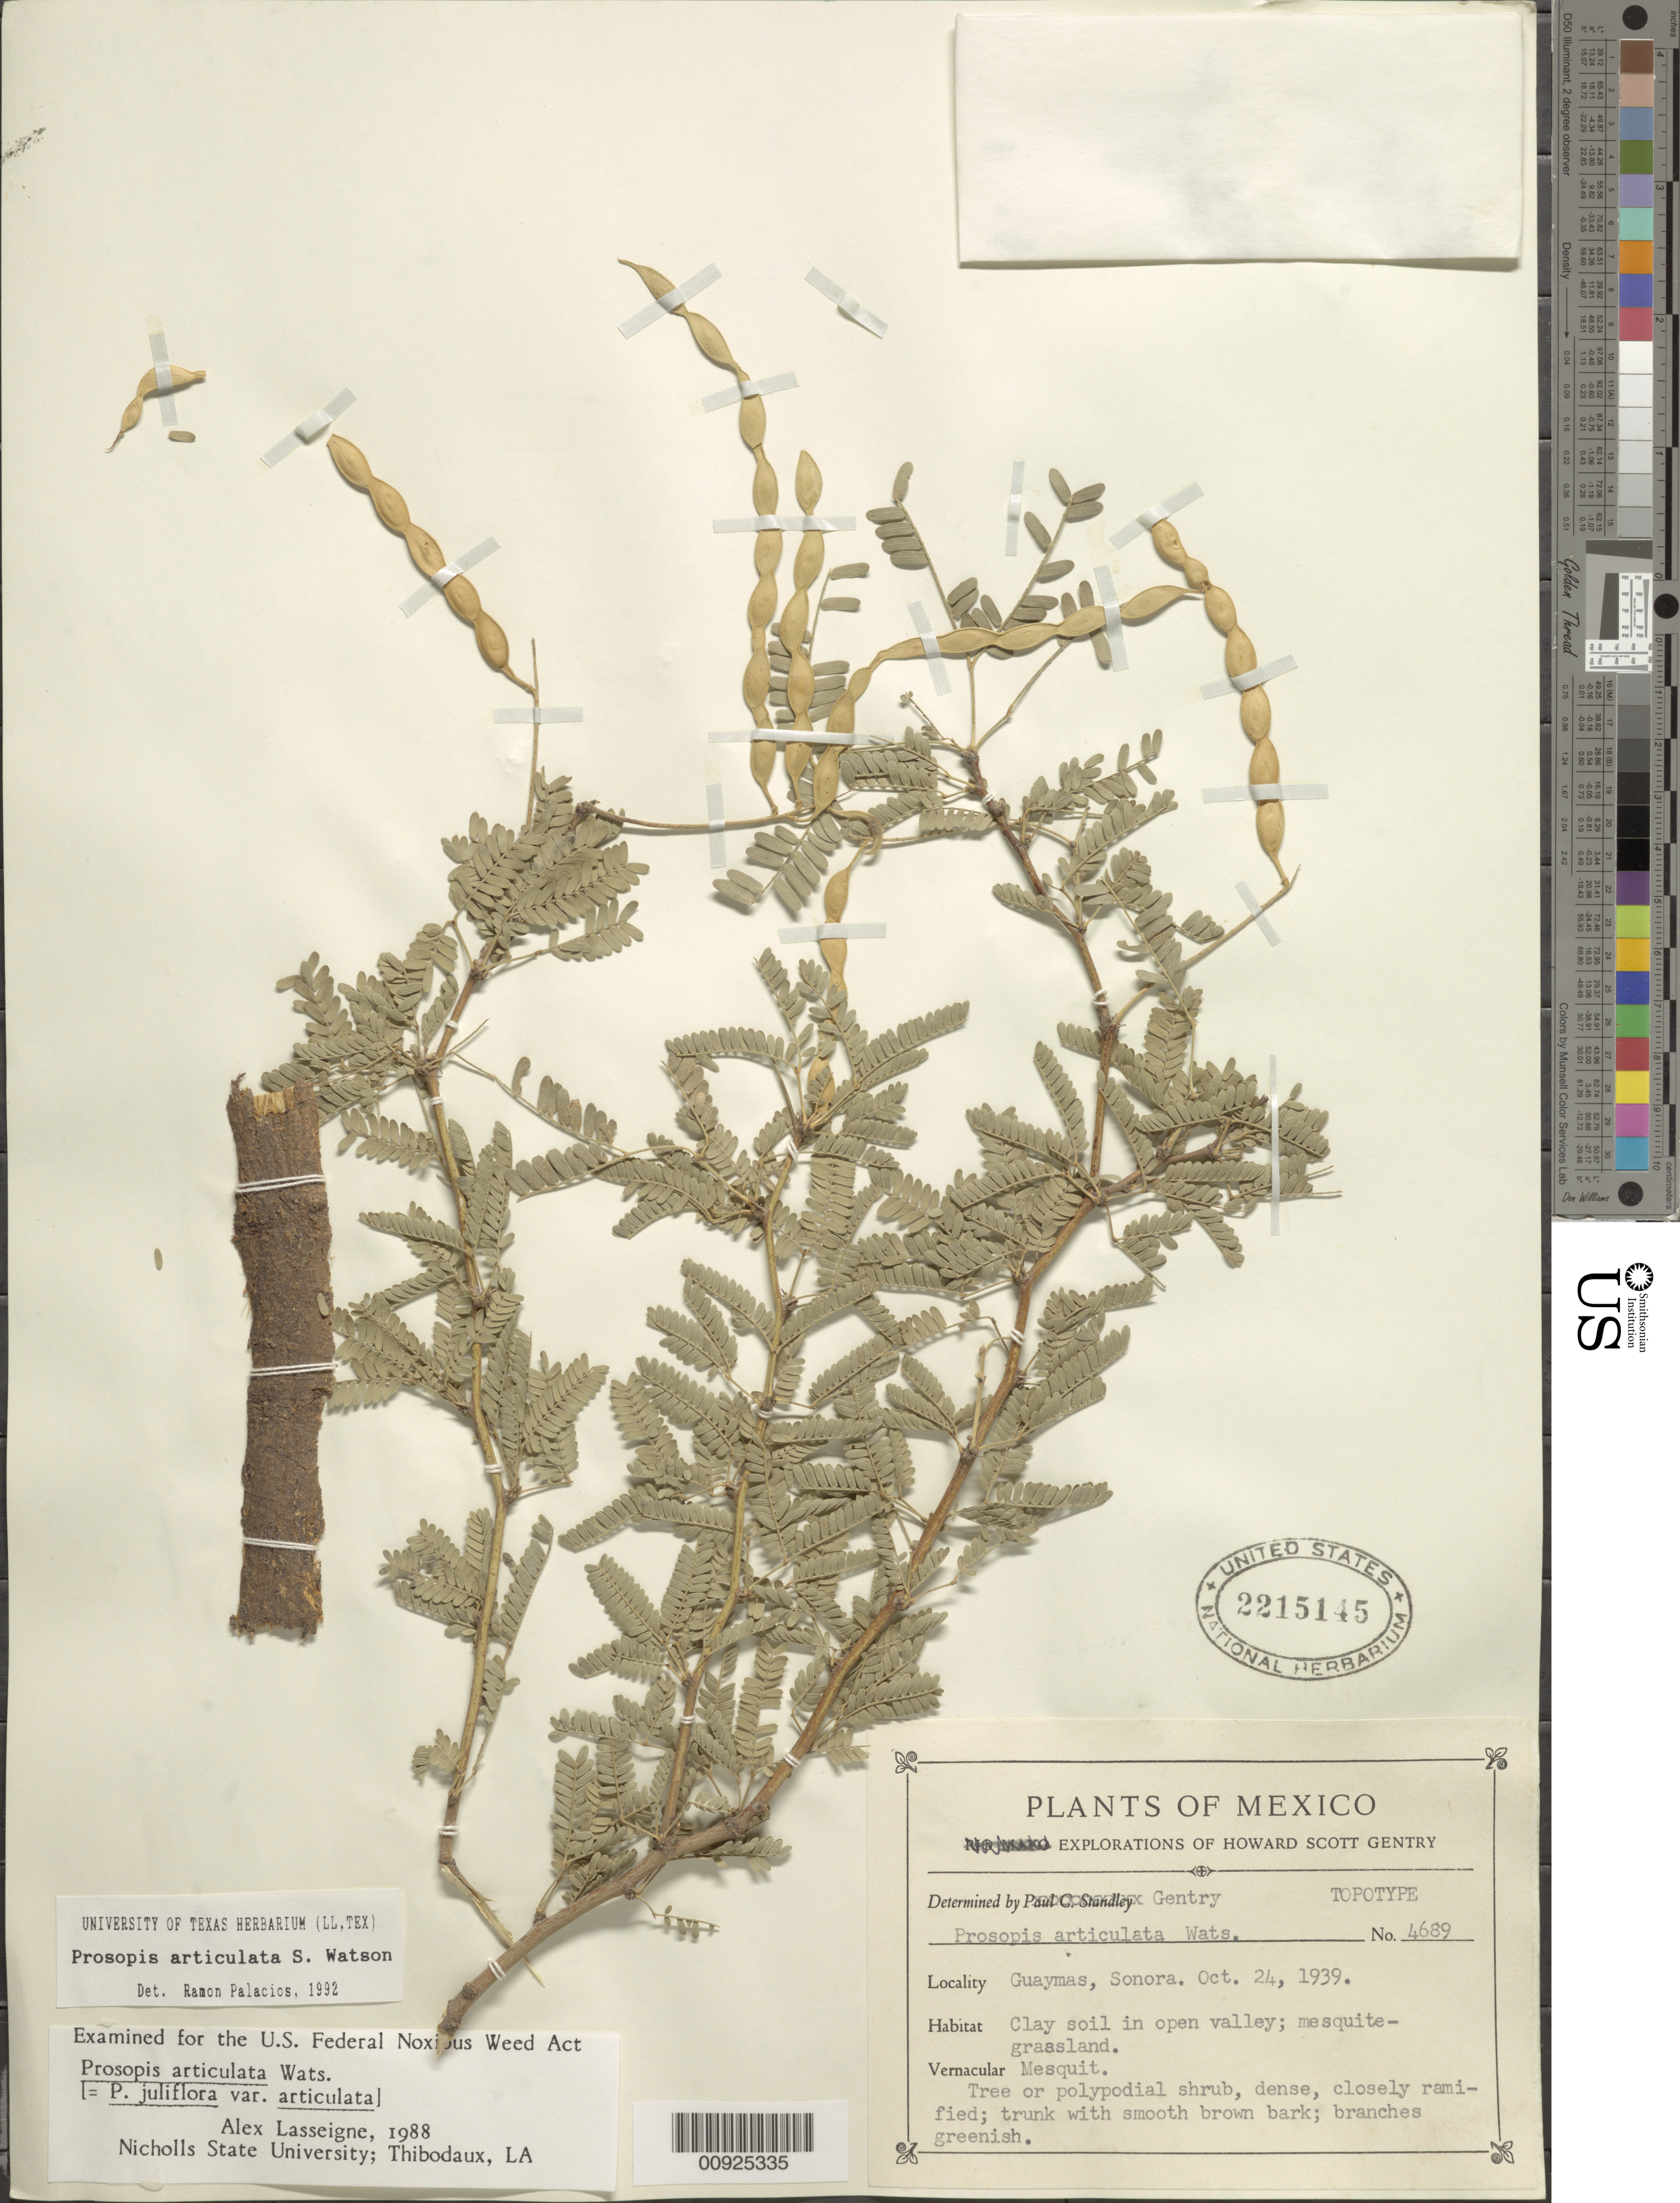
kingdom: Plantae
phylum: Tracheophyta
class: Magnoliopsida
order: Fabales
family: Fabaceae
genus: Neltuma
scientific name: Neltuma articulata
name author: (S. Watson) Britton & Rose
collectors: H. S. Gentry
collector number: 4689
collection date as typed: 24 Oct 1939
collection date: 1939-10-24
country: Mexico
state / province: Sonora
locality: Guaymas, Sonora.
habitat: Clay soil in open valley; mesquite-grassland.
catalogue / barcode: US 2215145